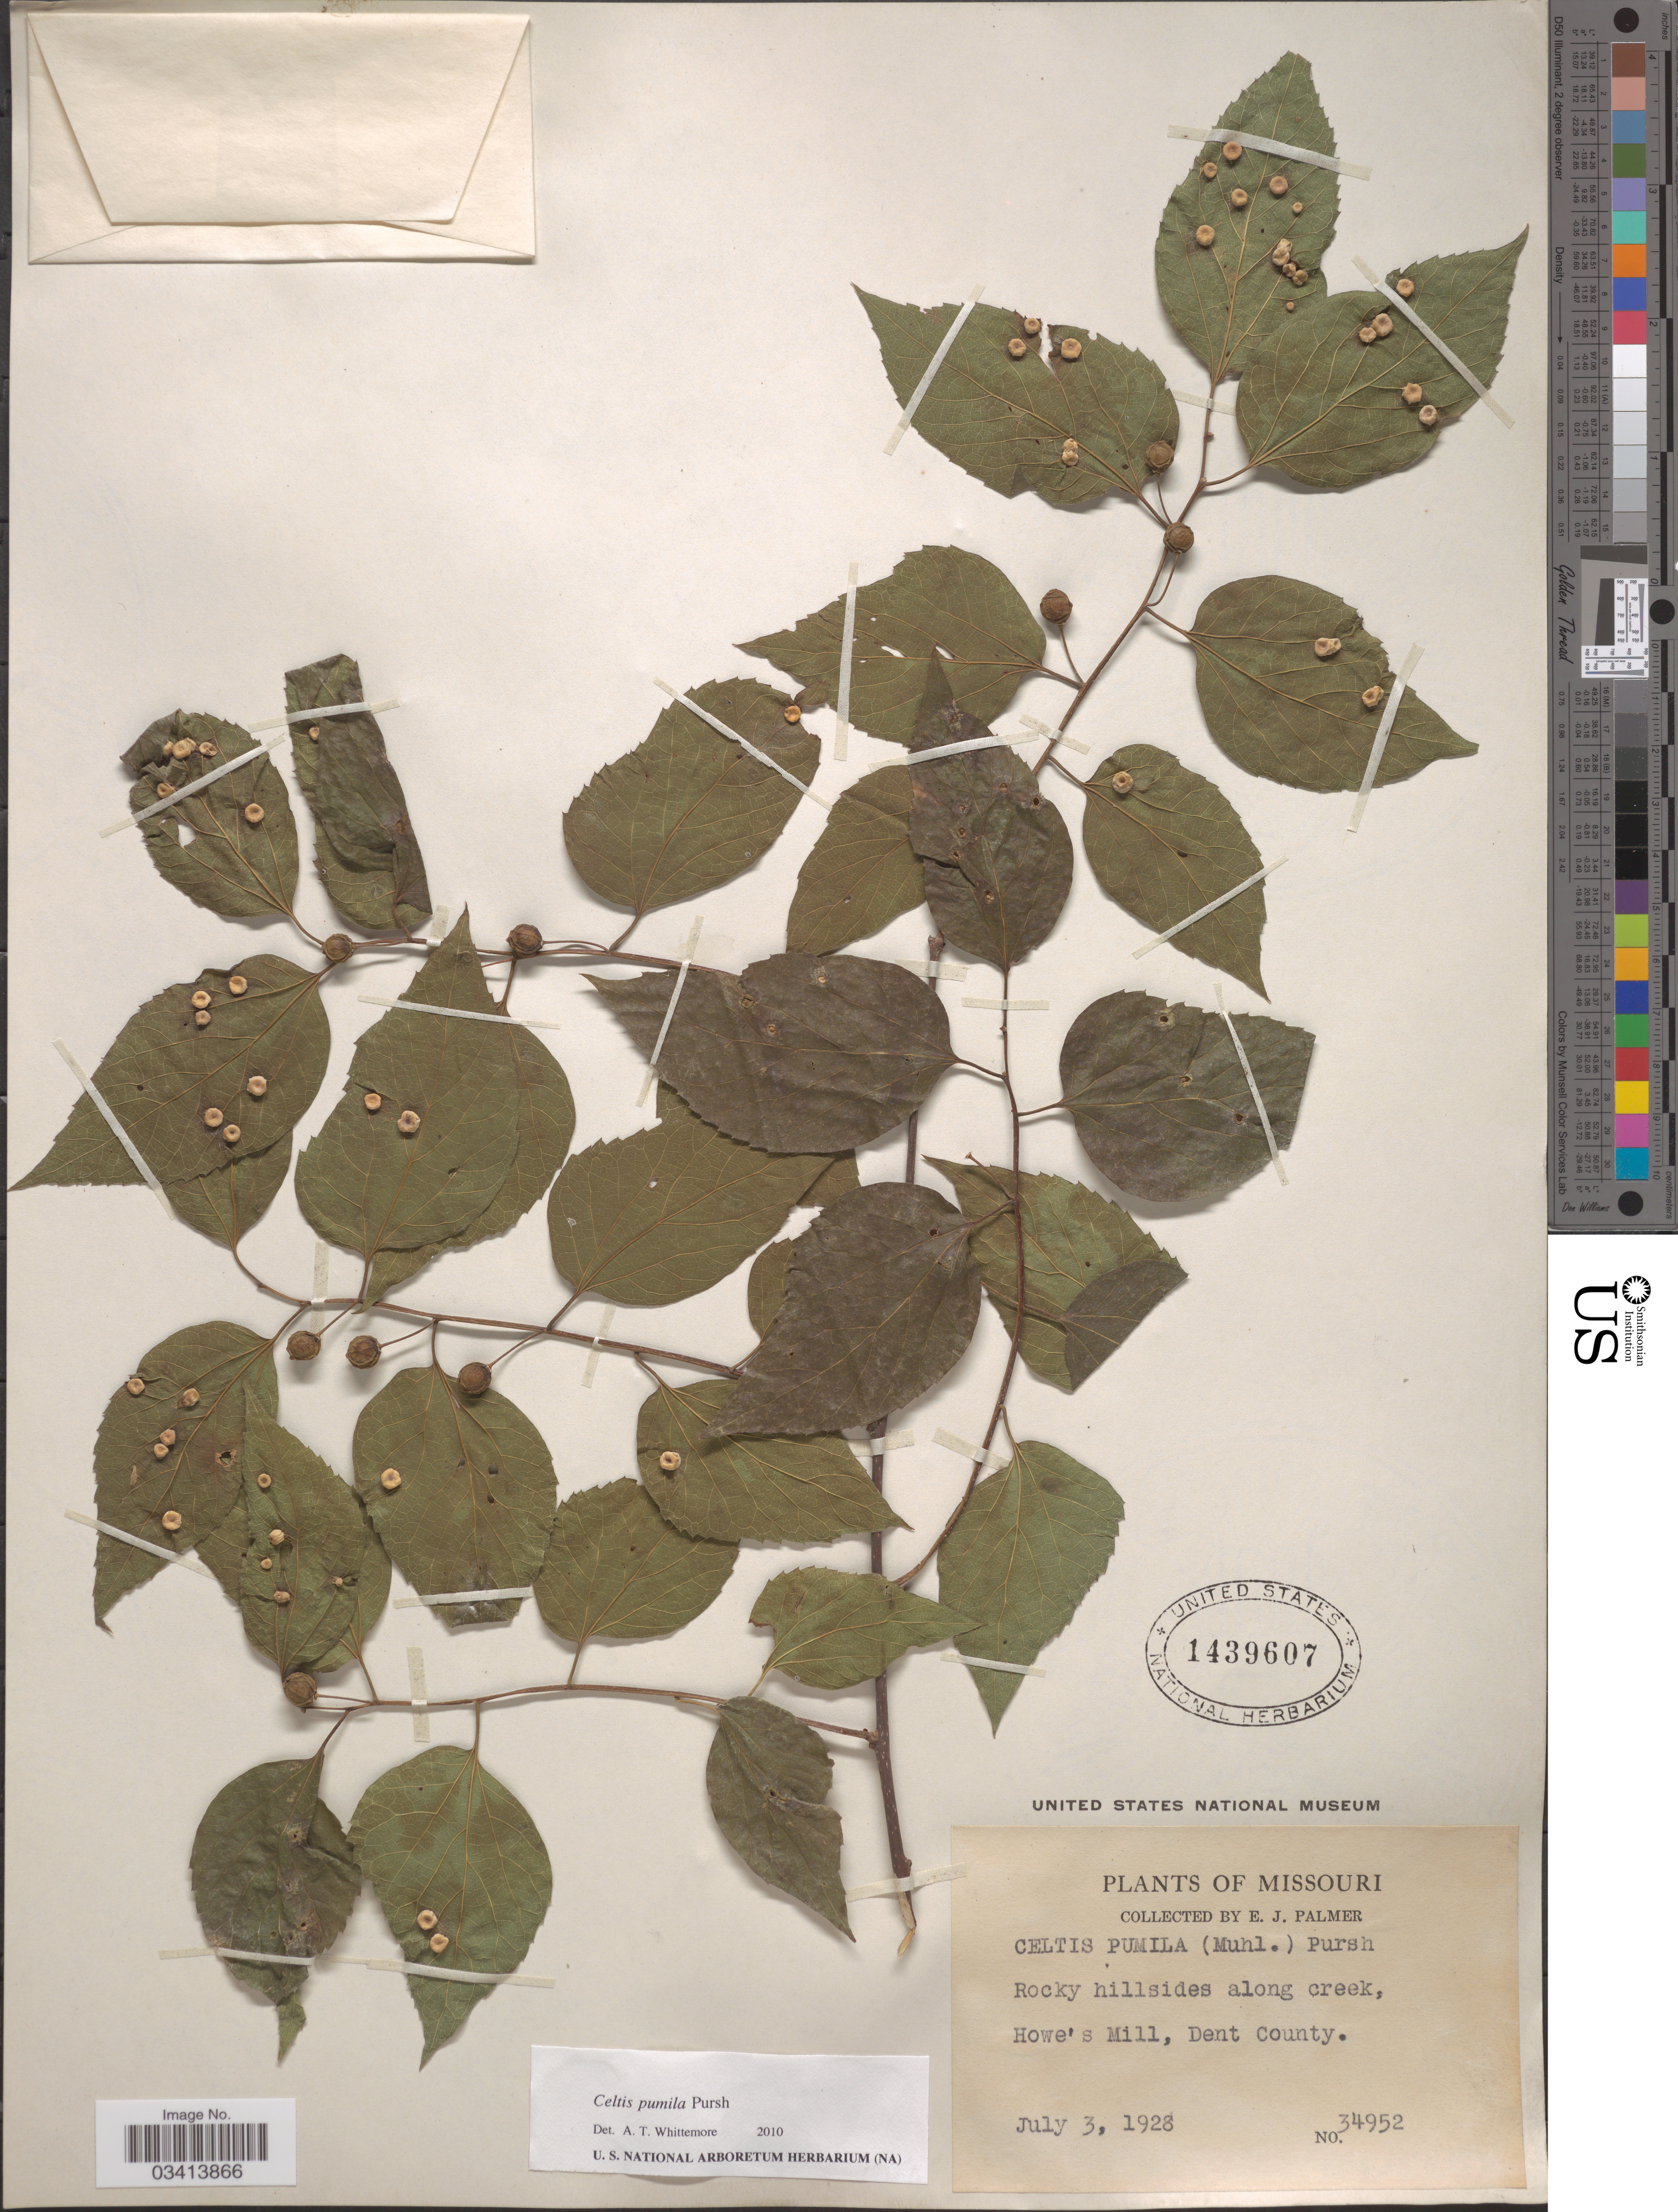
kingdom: Plantae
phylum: Tracheophyta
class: Magnoliopsida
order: Rosales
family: Cannabaceae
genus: Celtis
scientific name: Celtis occidentalis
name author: L.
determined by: Strong, M. T., (US), Smithsonian Institution - National Museum of Natural History (UNITED STATES)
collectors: E. J. Palmer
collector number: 34952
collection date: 1928-07-03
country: United States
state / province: Missouri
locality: Howe's Mill, Dent County.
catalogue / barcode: US 1439607